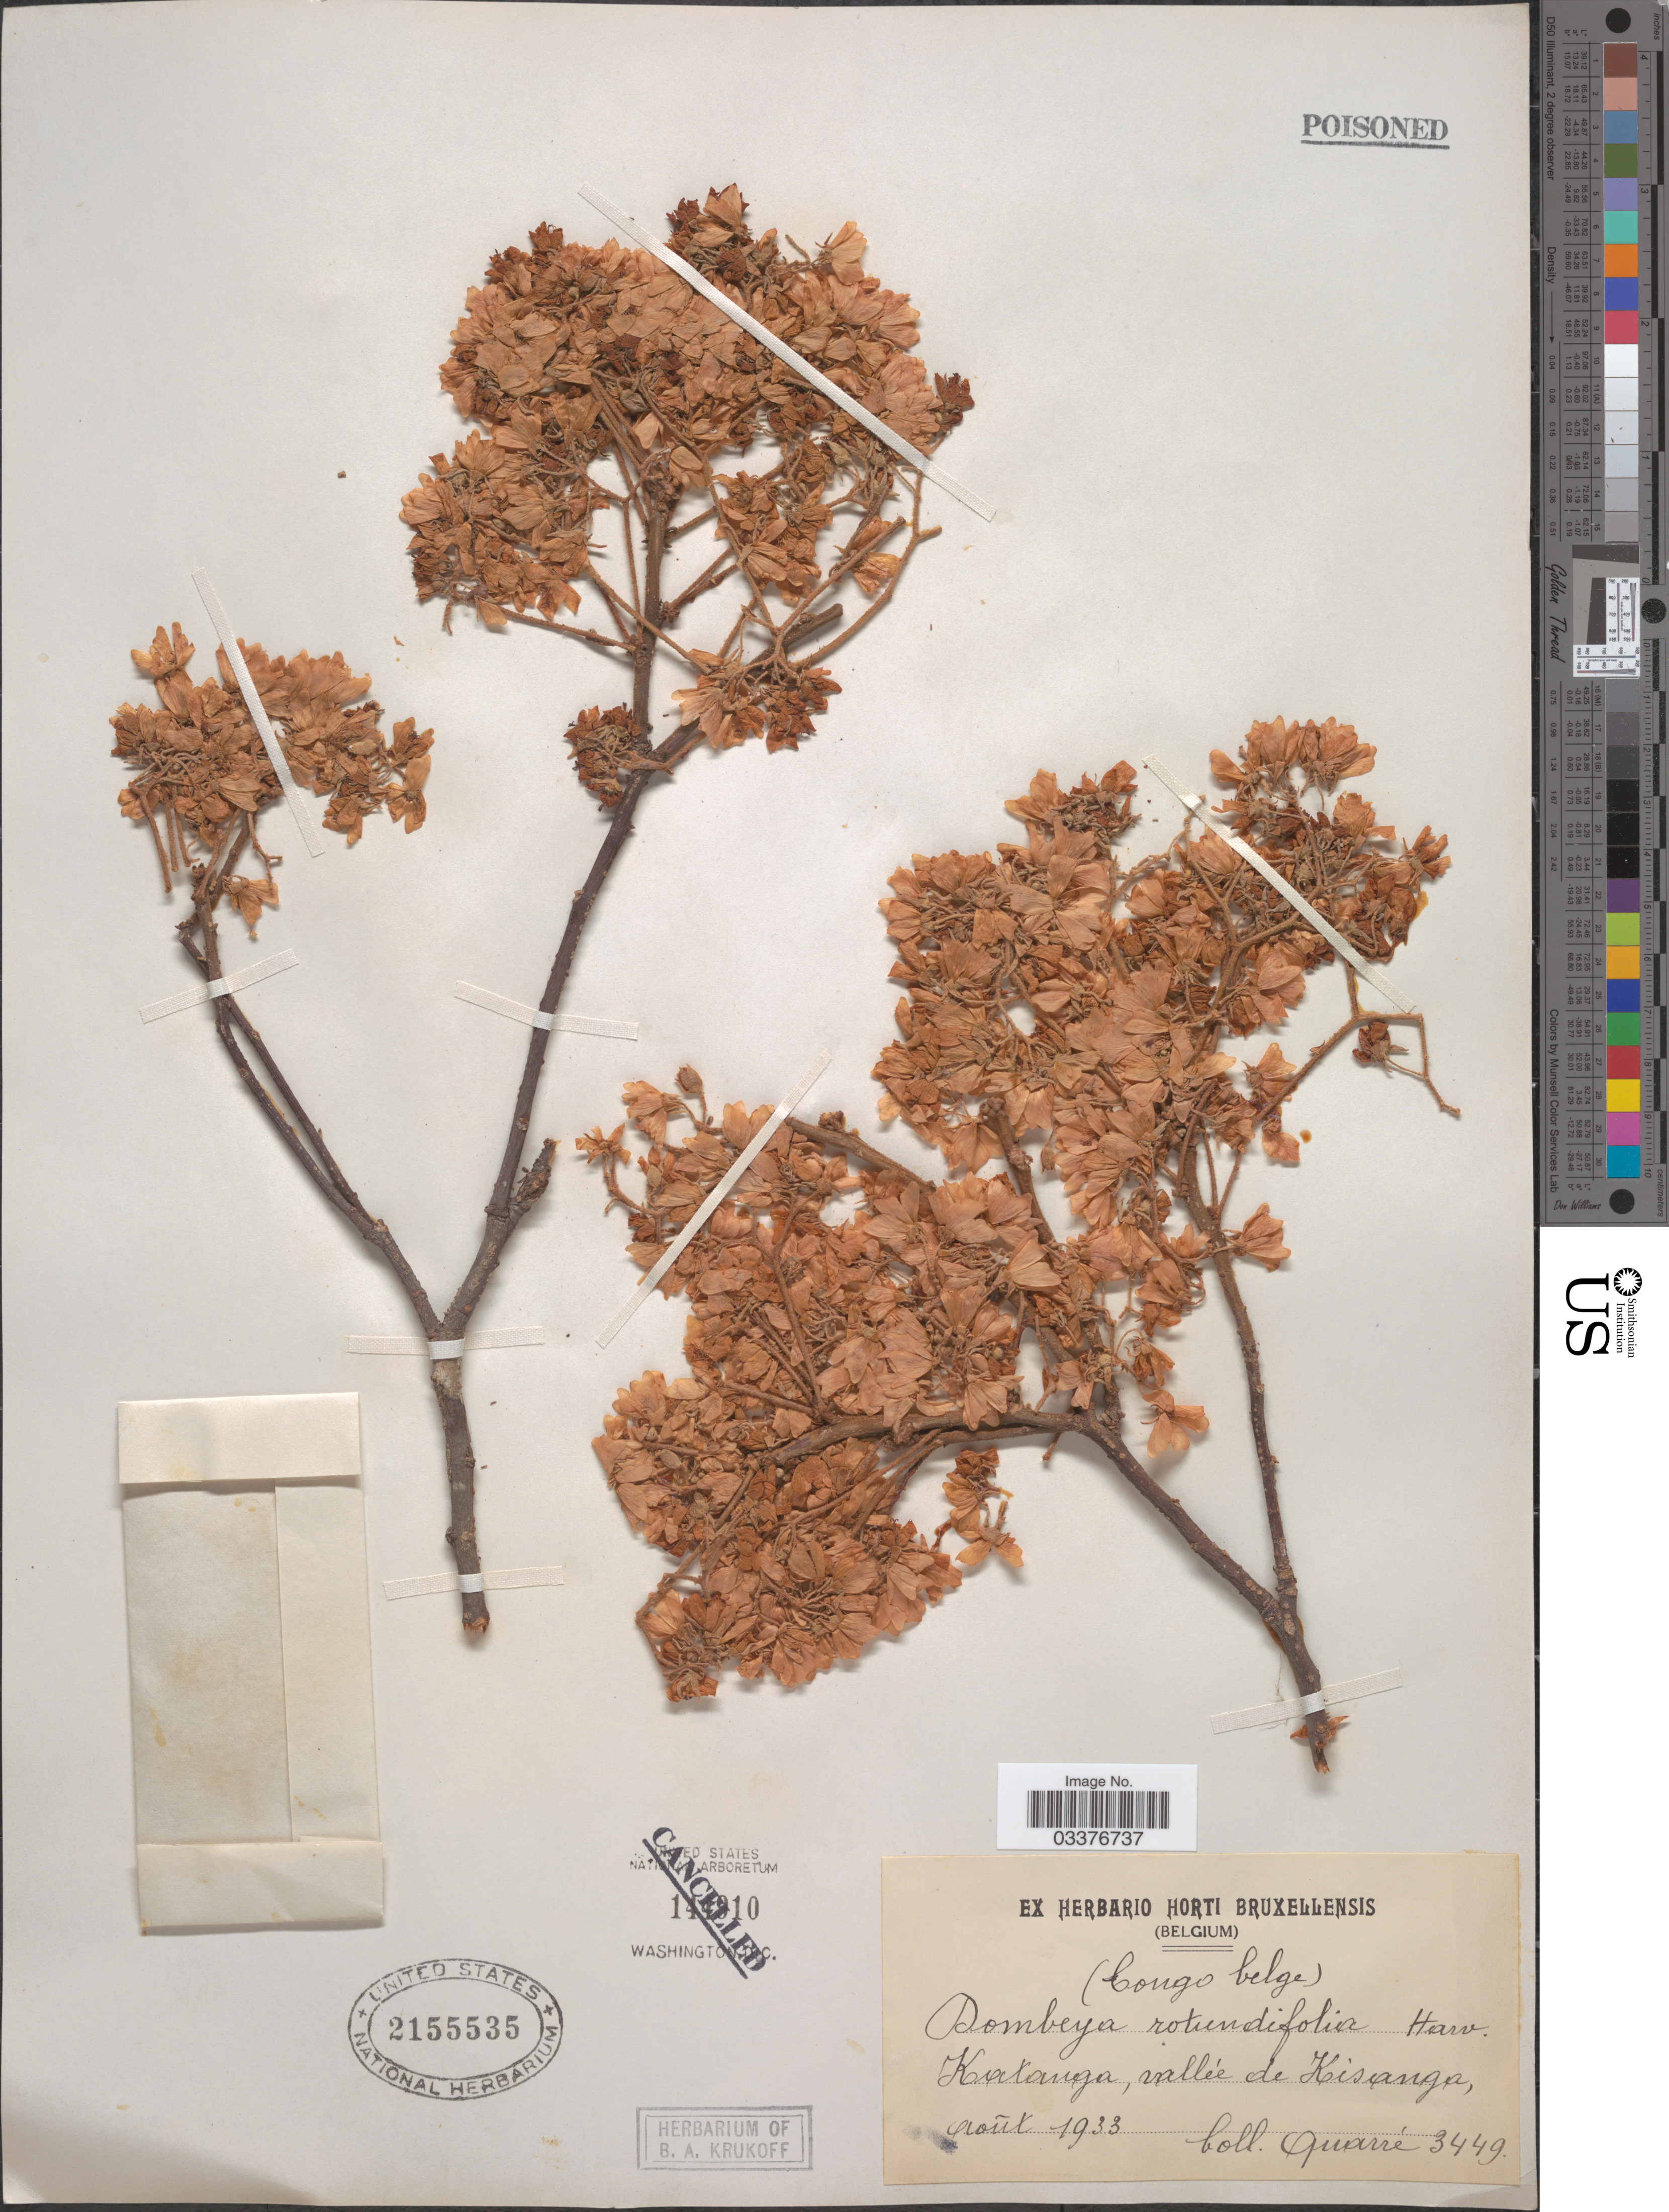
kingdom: Plantae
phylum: Tracheophyta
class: Magnoliopsida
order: Malvales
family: Malvaceae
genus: Dombeya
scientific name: Dombeya rotundifolia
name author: (Hochst.) Planch.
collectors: -. Quarre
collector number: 3449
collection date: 1933-08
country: Congo, Democratic Republic of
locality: (Congo belge). Valleé de Kisanga.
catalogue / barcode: US 2155535